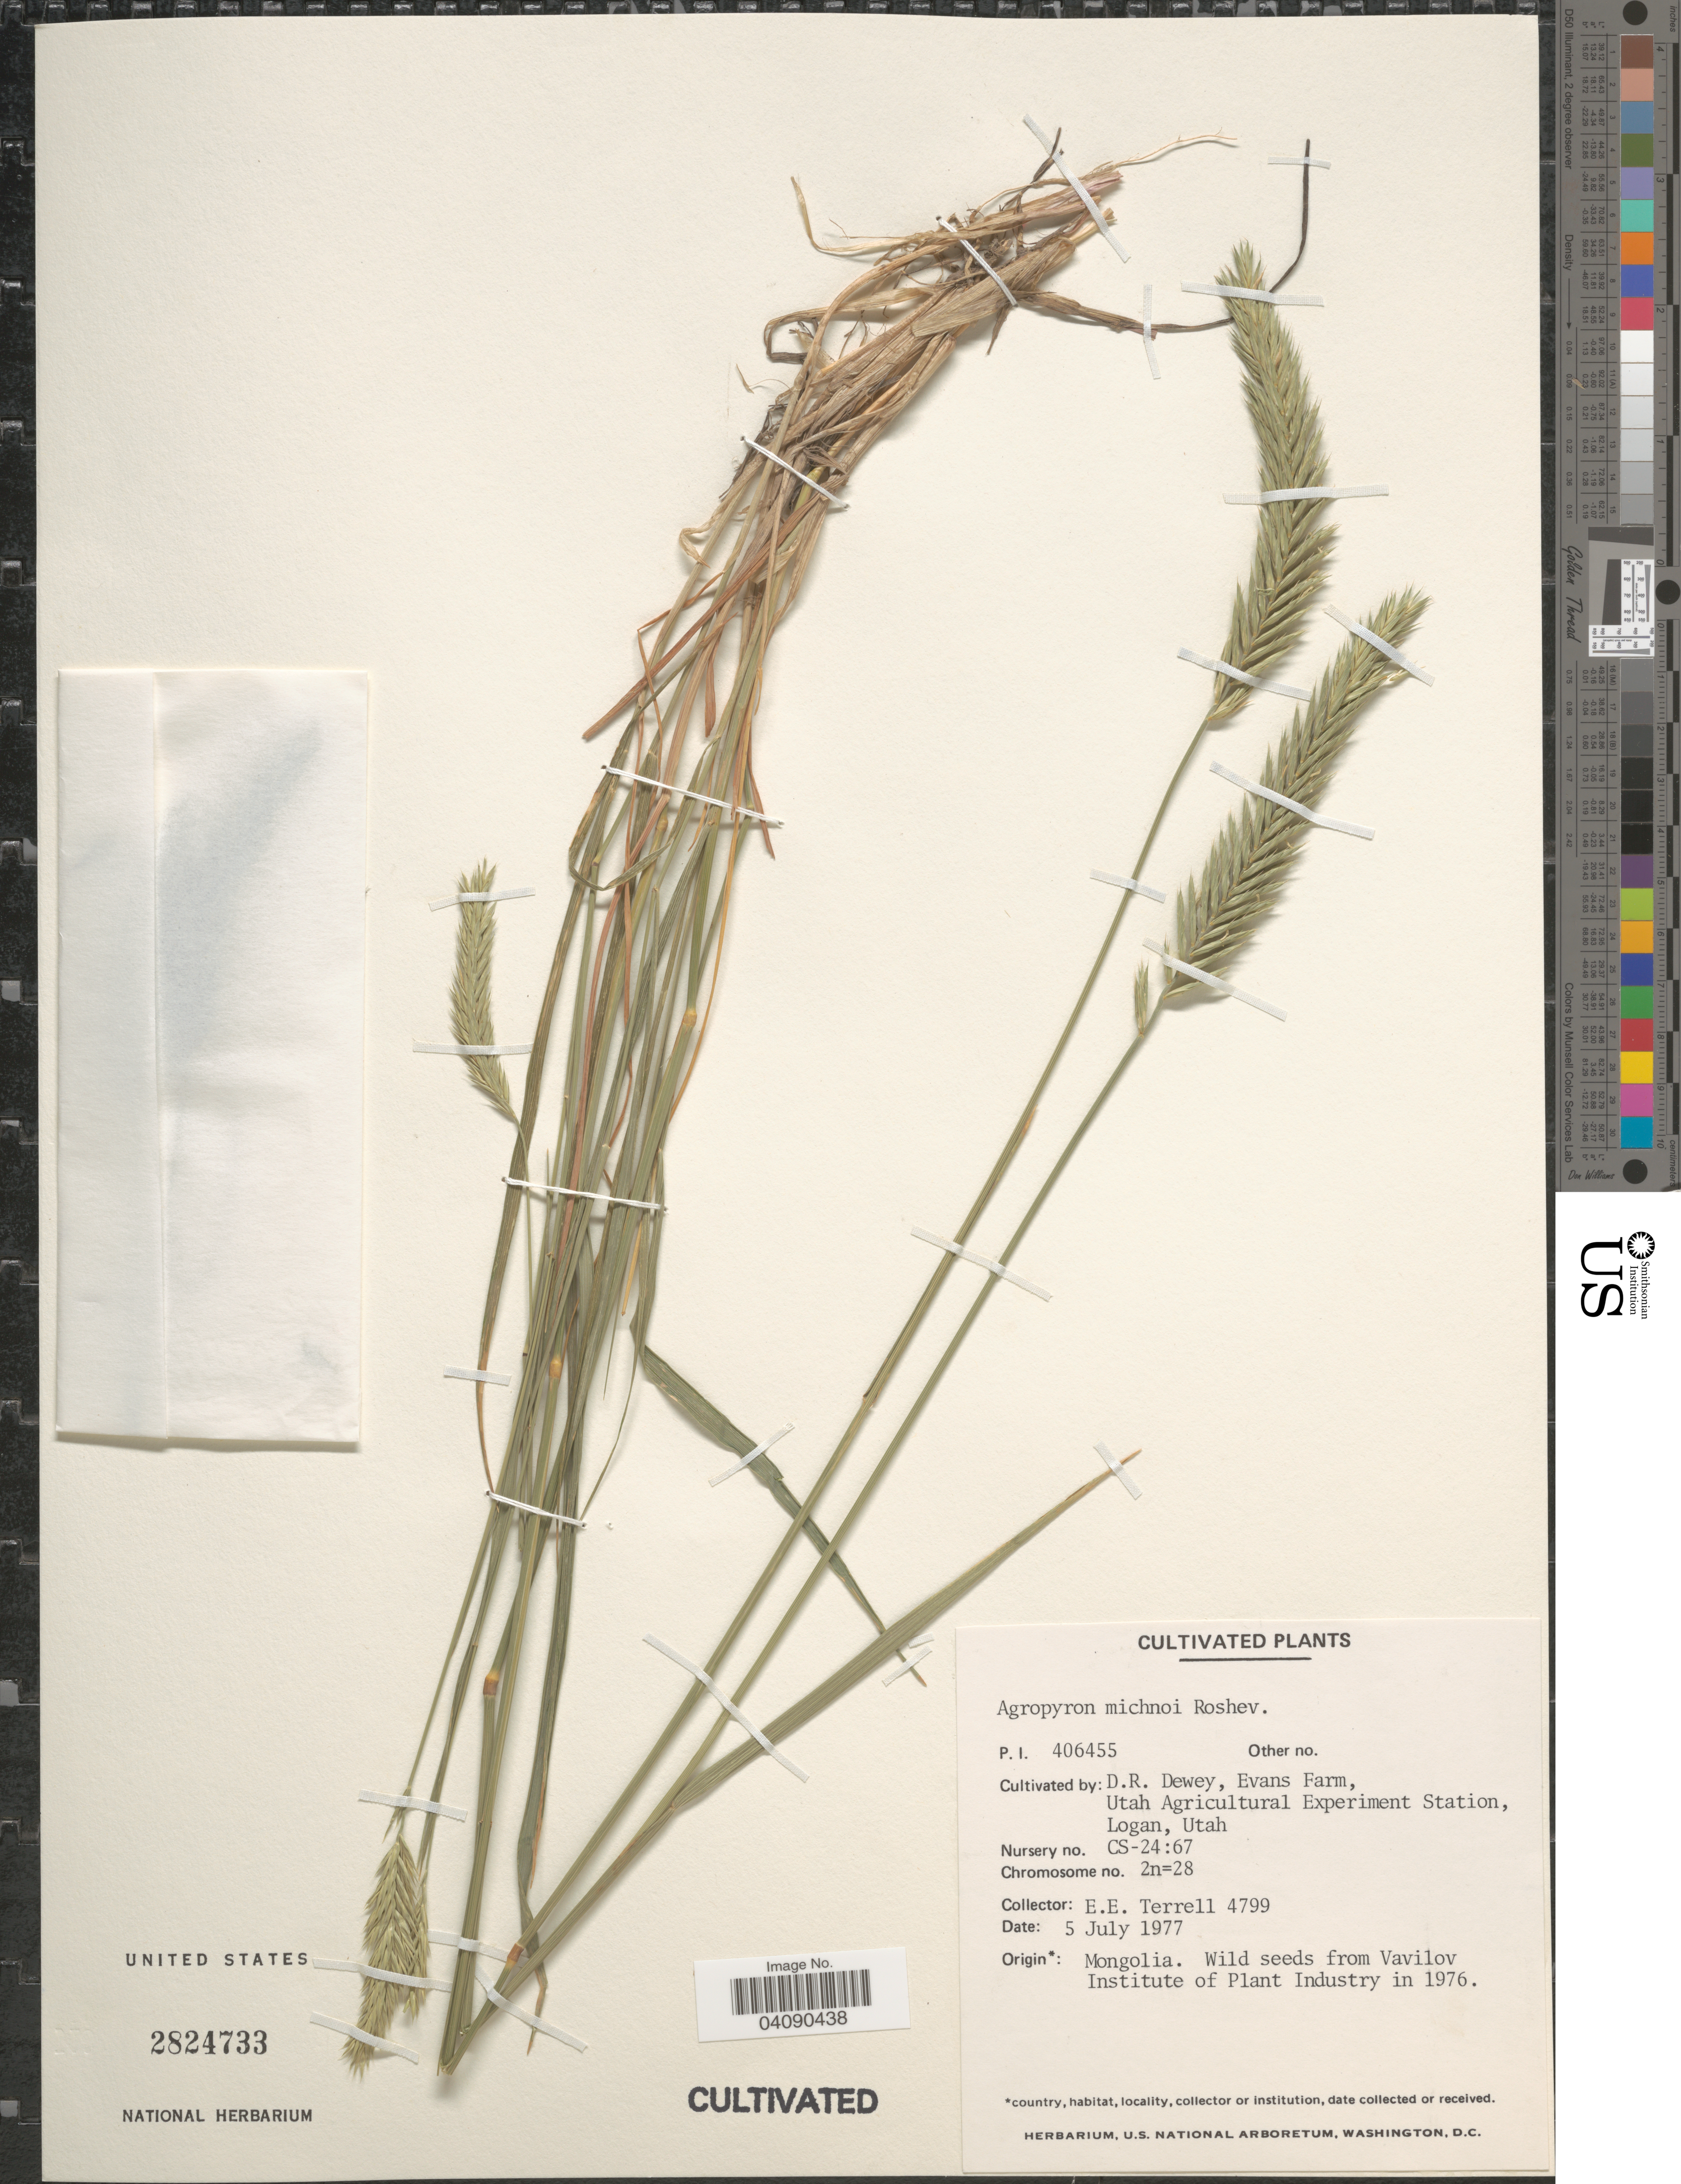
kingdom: Plantae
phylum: Tracheophyta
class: Liliopsida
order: Poales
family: Poaceae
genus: Agropyron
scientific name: Agropyron michnoi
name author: Roshev.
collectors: E. E. Terrell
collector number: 4799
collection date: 1977-07-05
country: United States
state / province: Utah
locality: Evans Farm, Utah Agricultural Experiment Station, Logan. Nursery no. CS-24:67.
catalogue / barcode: US 2824733